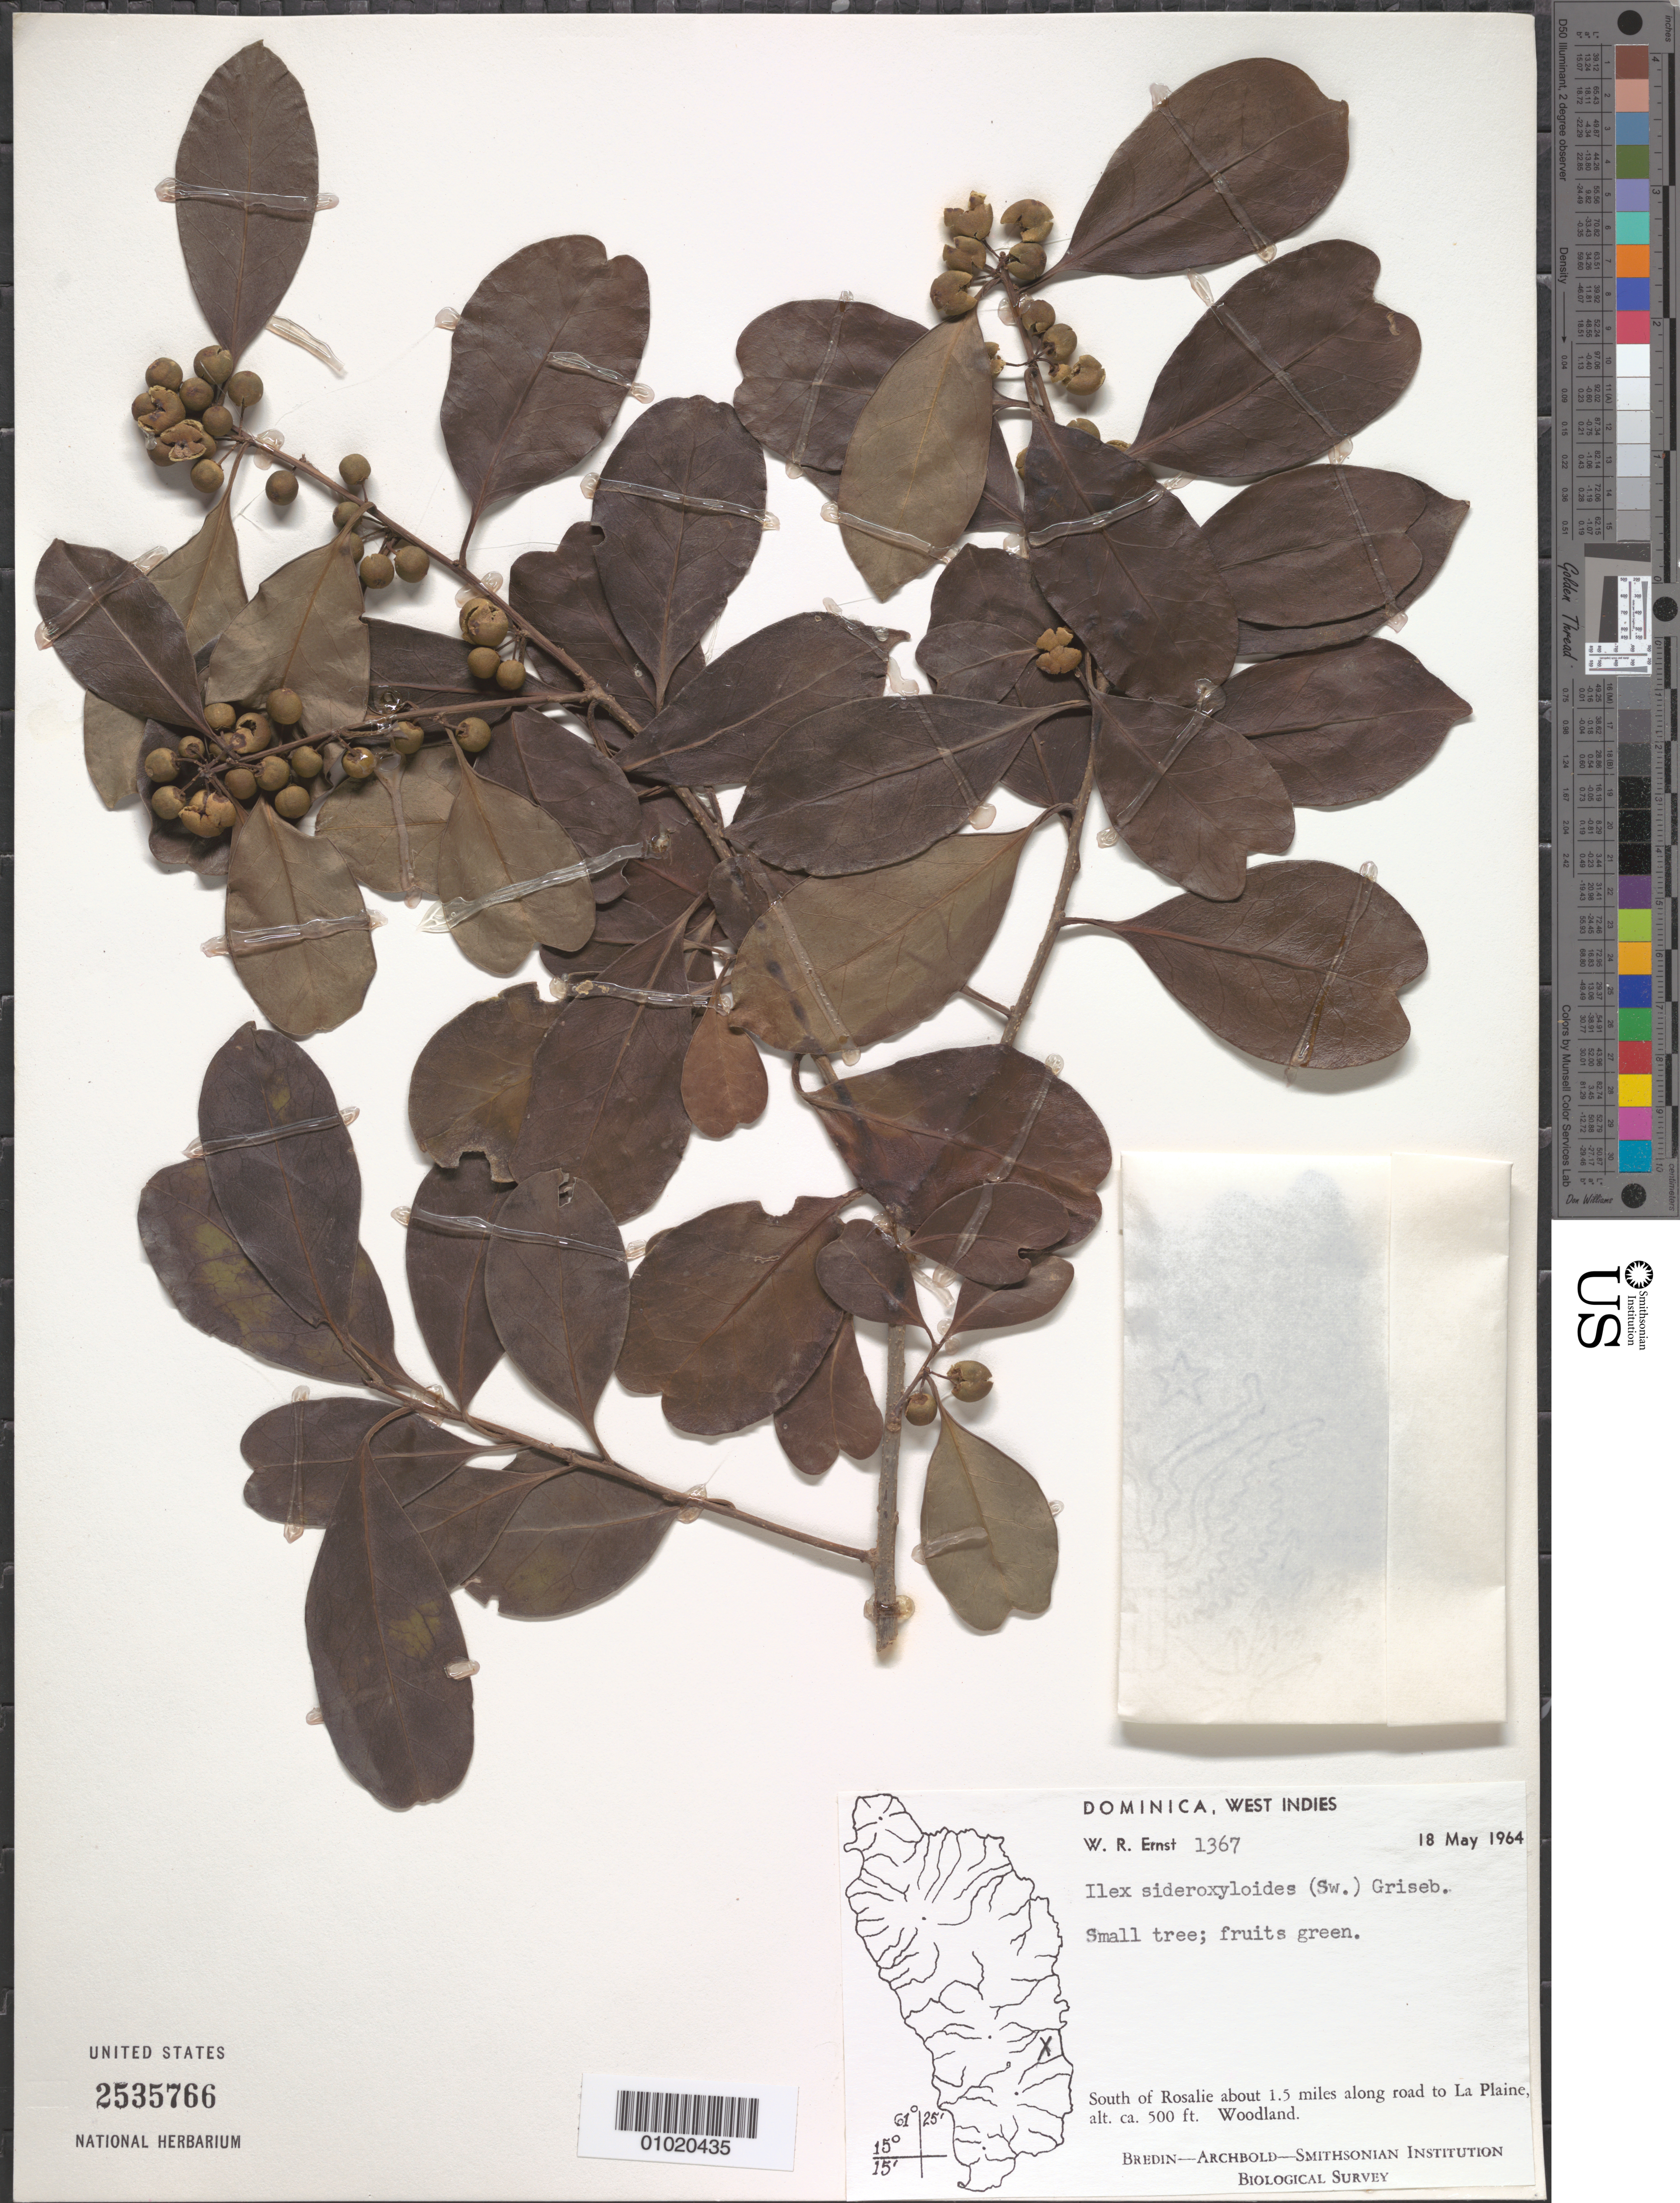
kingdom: Plantae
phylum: Tracheophyta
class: Magnoliopsida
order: Aquifoliales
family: Aquifoliaceae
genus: Ilex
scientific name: Ilex sideroxyloides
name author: (Sw.) Griseb.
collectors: W. R. Ernst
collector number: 1367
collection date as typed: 18 May 1964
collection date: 1964-05-18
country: Dominica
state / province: St. David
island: Dominica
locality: South of Rosalie about 1.5 miles along road to La Plaine. Woodland.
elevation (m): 152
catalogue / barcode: US 2535766